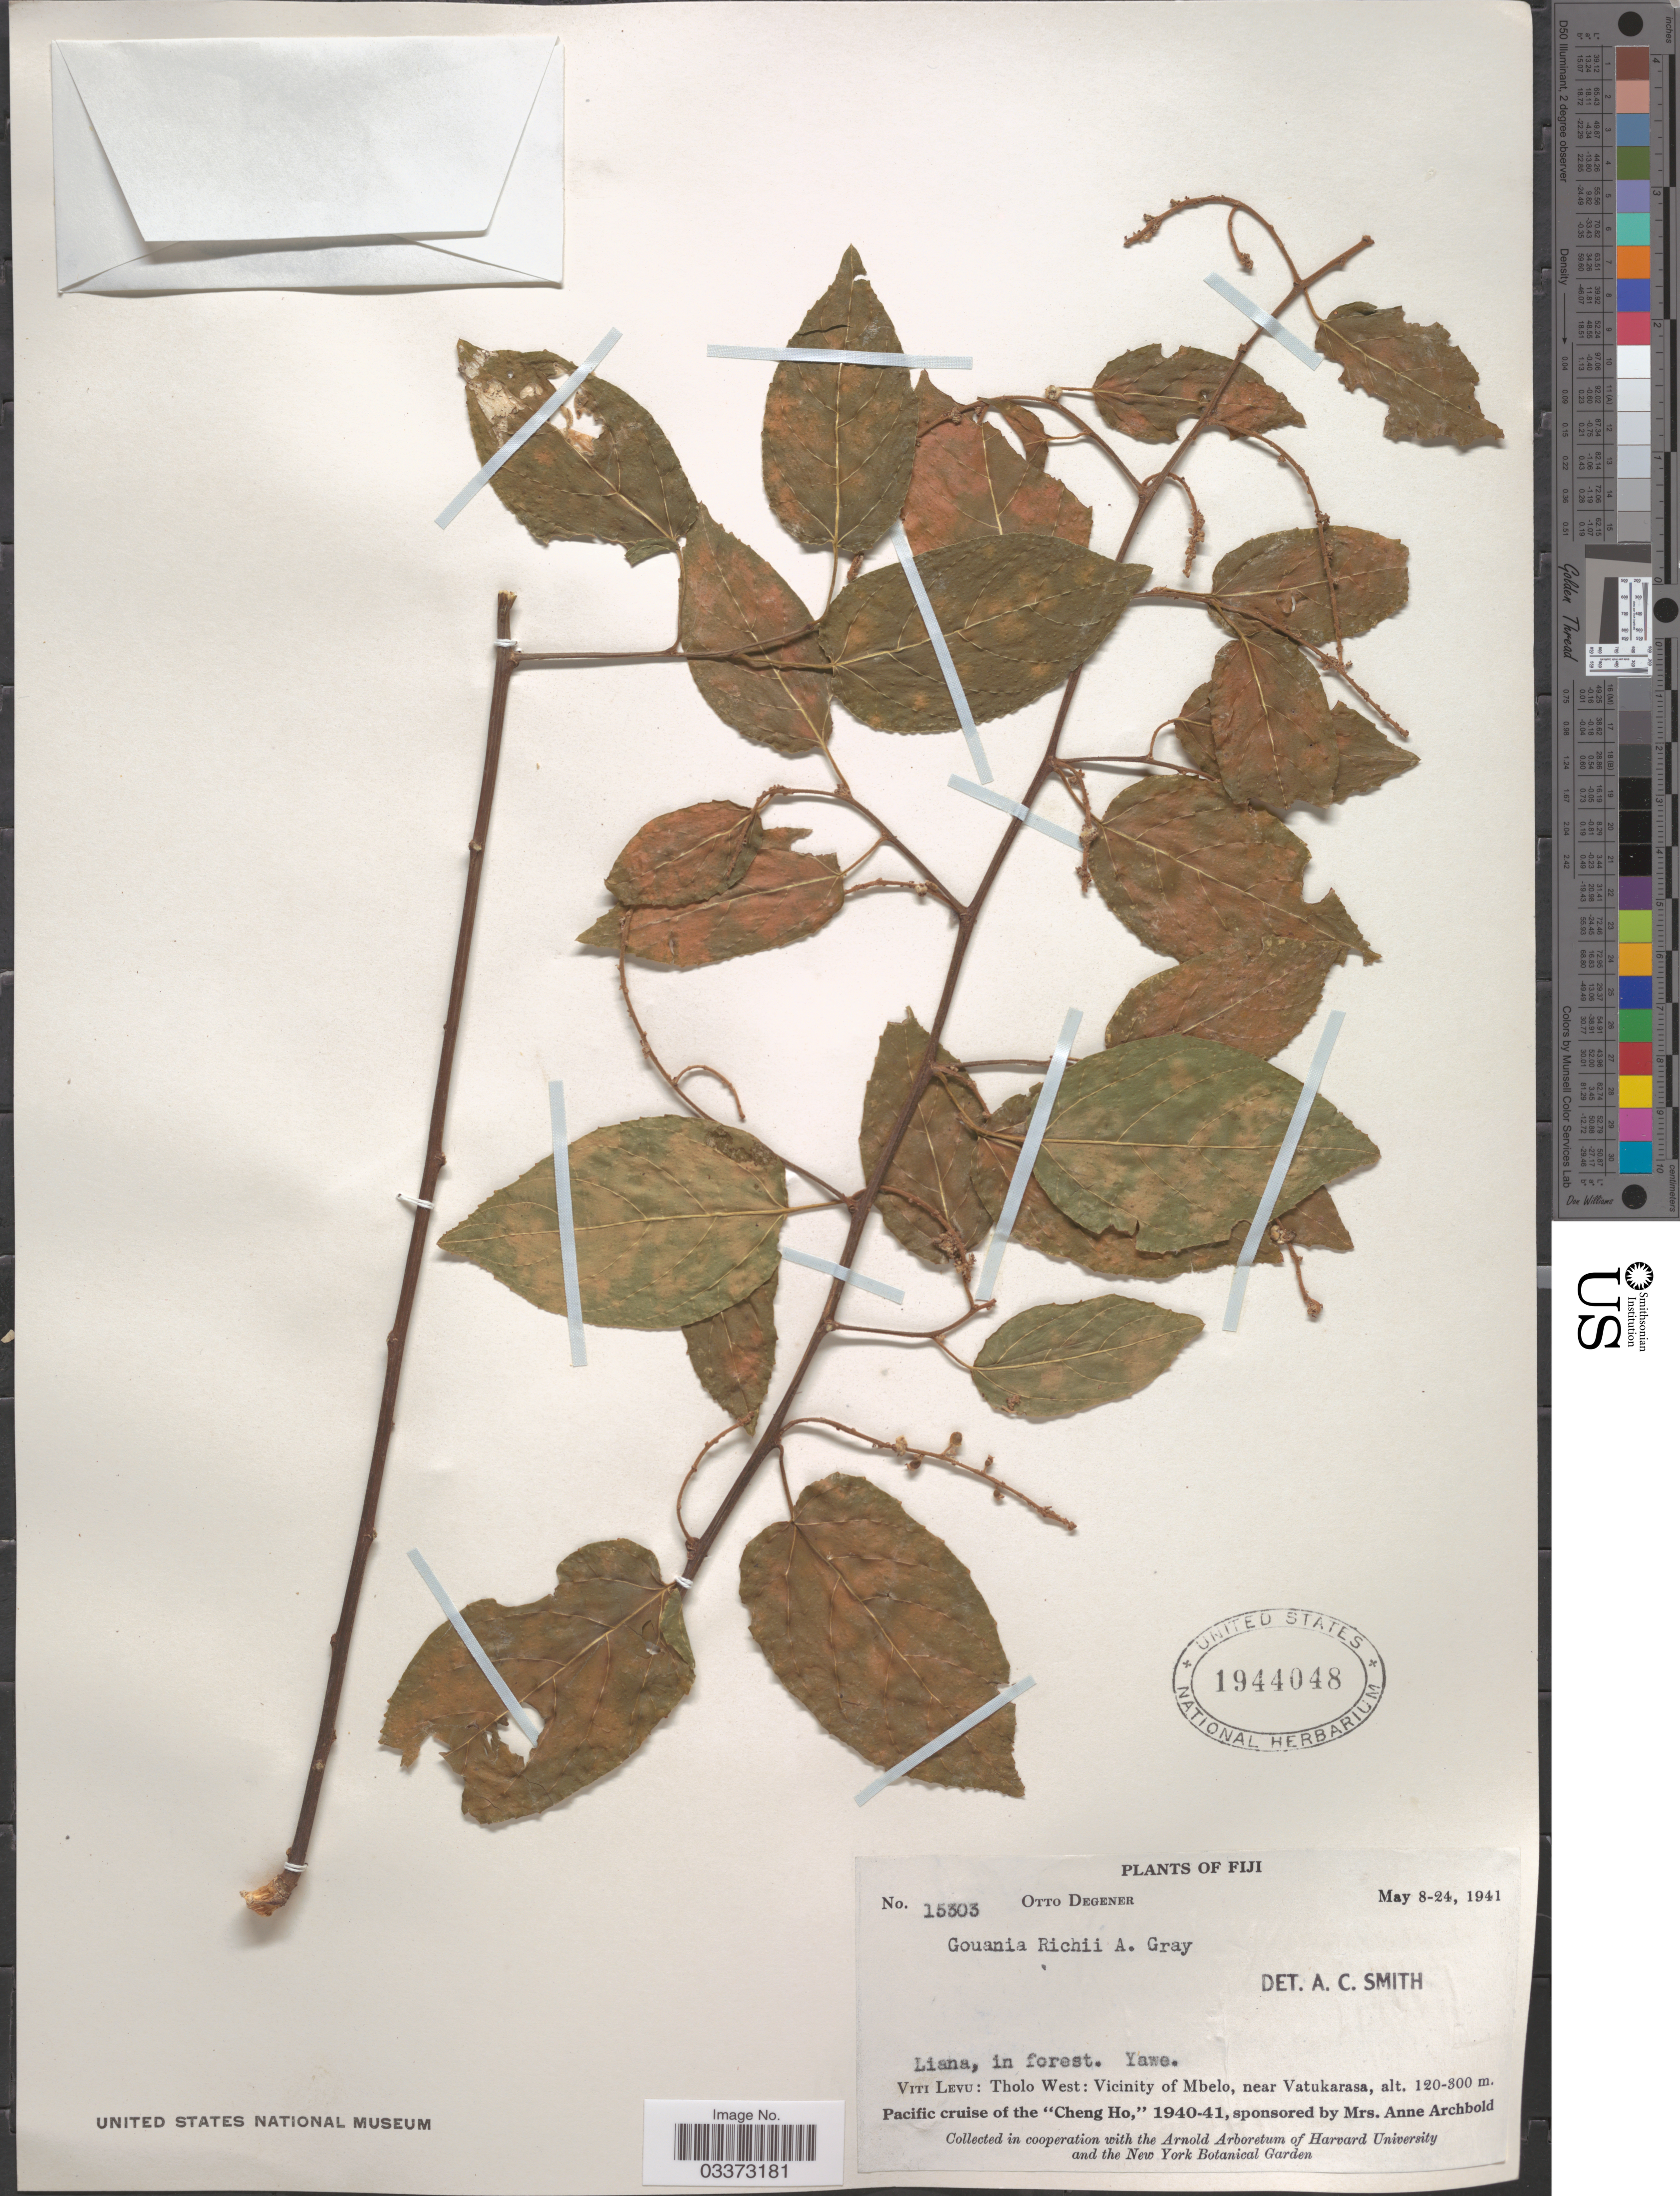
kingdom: Plantae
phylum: Tracheophyta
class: Magnoliopsida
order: Rosales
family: Rhamnaceae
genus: Gouania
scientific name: Gouania richii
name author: A. Gray in Wilkes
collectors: O. Degener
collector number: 15303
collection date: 1941-05-08/1941-05-24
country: Fiji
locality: Viti Levu: Tholo West: Vicinity of Mbelo, near Vatukarasa.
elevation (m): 120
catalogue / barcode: US 1944048